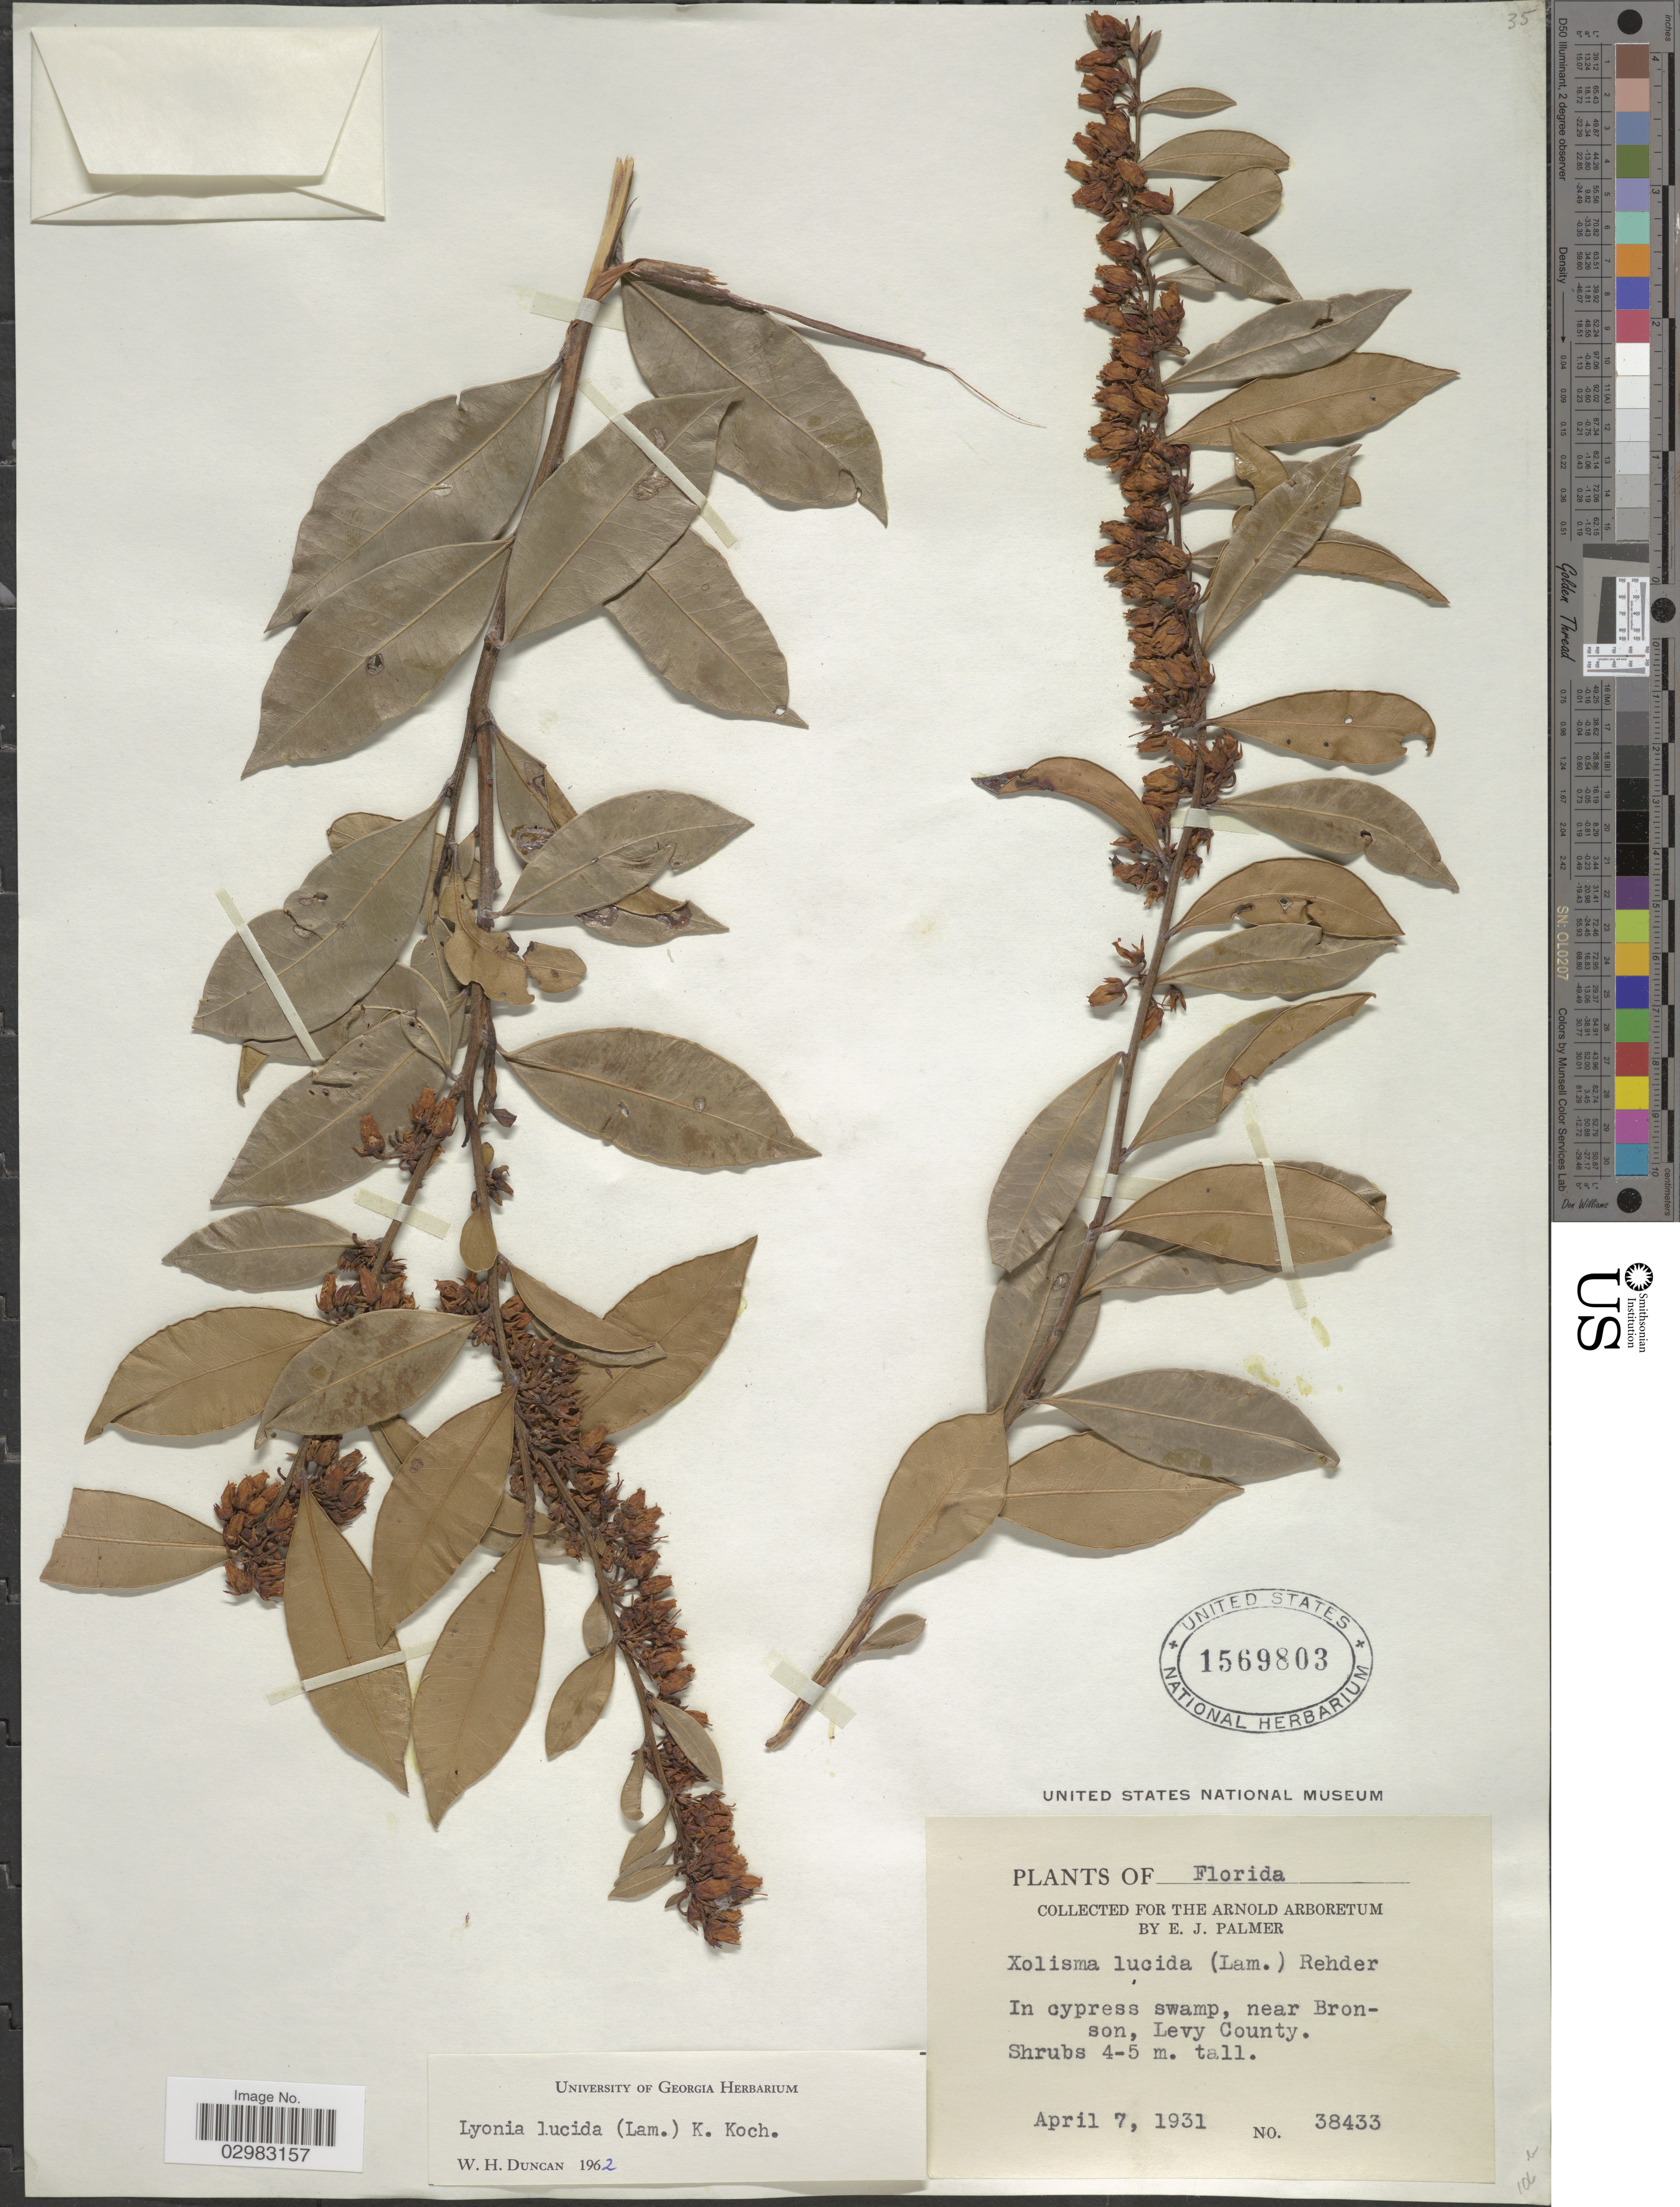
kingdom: Plantae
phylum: Tracheophyta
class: Magnoliopsida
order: Ericales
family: Ericaceae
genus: Lyonia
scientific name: Lyonia lucida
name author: K. Koch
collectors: E. J. Palmer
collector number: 38433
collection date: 1931-04-07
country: United States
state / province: Florida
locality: In cypress swamp, near Bronson, Levy County.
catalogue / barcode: US 1569803